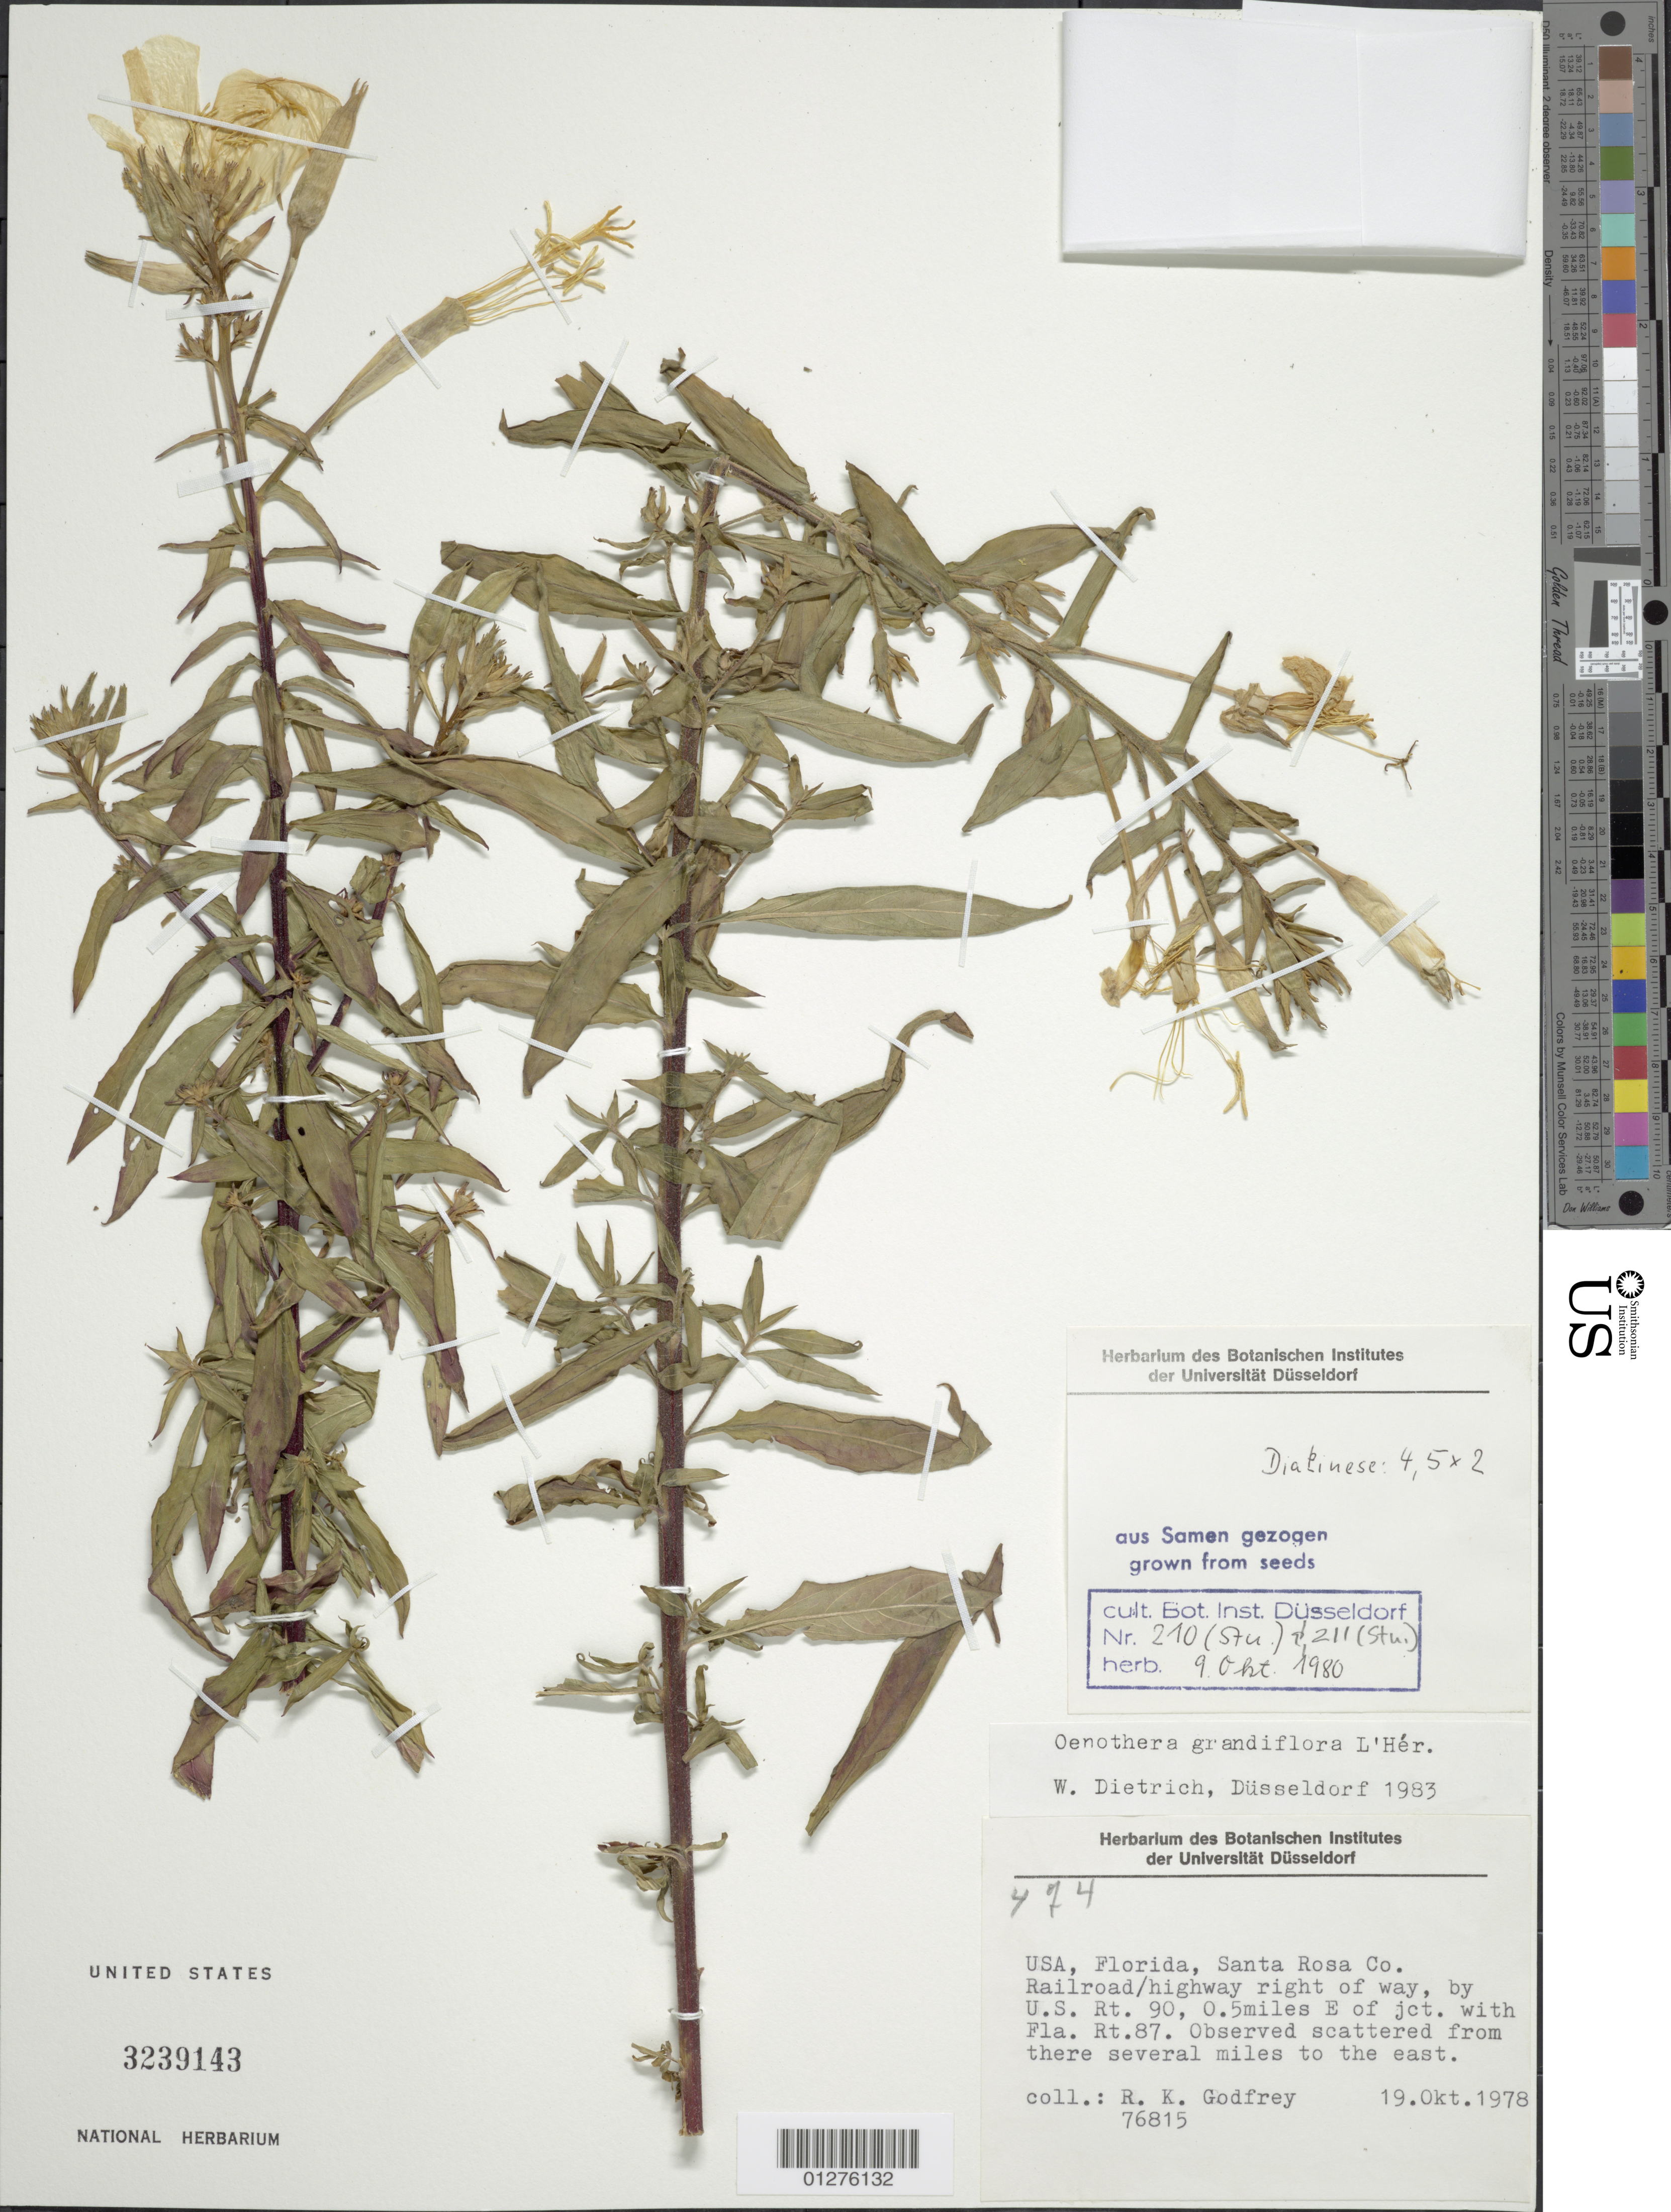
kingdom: Plantae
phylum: Tracheophyta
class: Magnoliopsida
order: Myrtales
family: Onagraceae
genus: Oenothera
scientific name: Oenothera grandiflora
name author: L'Hér.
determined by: Dietrich, W.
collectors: R. K. Godfrey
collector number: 76815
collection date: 1978-10-19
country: United States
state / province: Florida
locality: Railroad/highway right of way, by US-Rt. 90, 0, 5 mi E of jct. with Fla. Rt. 87.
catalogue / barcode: US 3239143